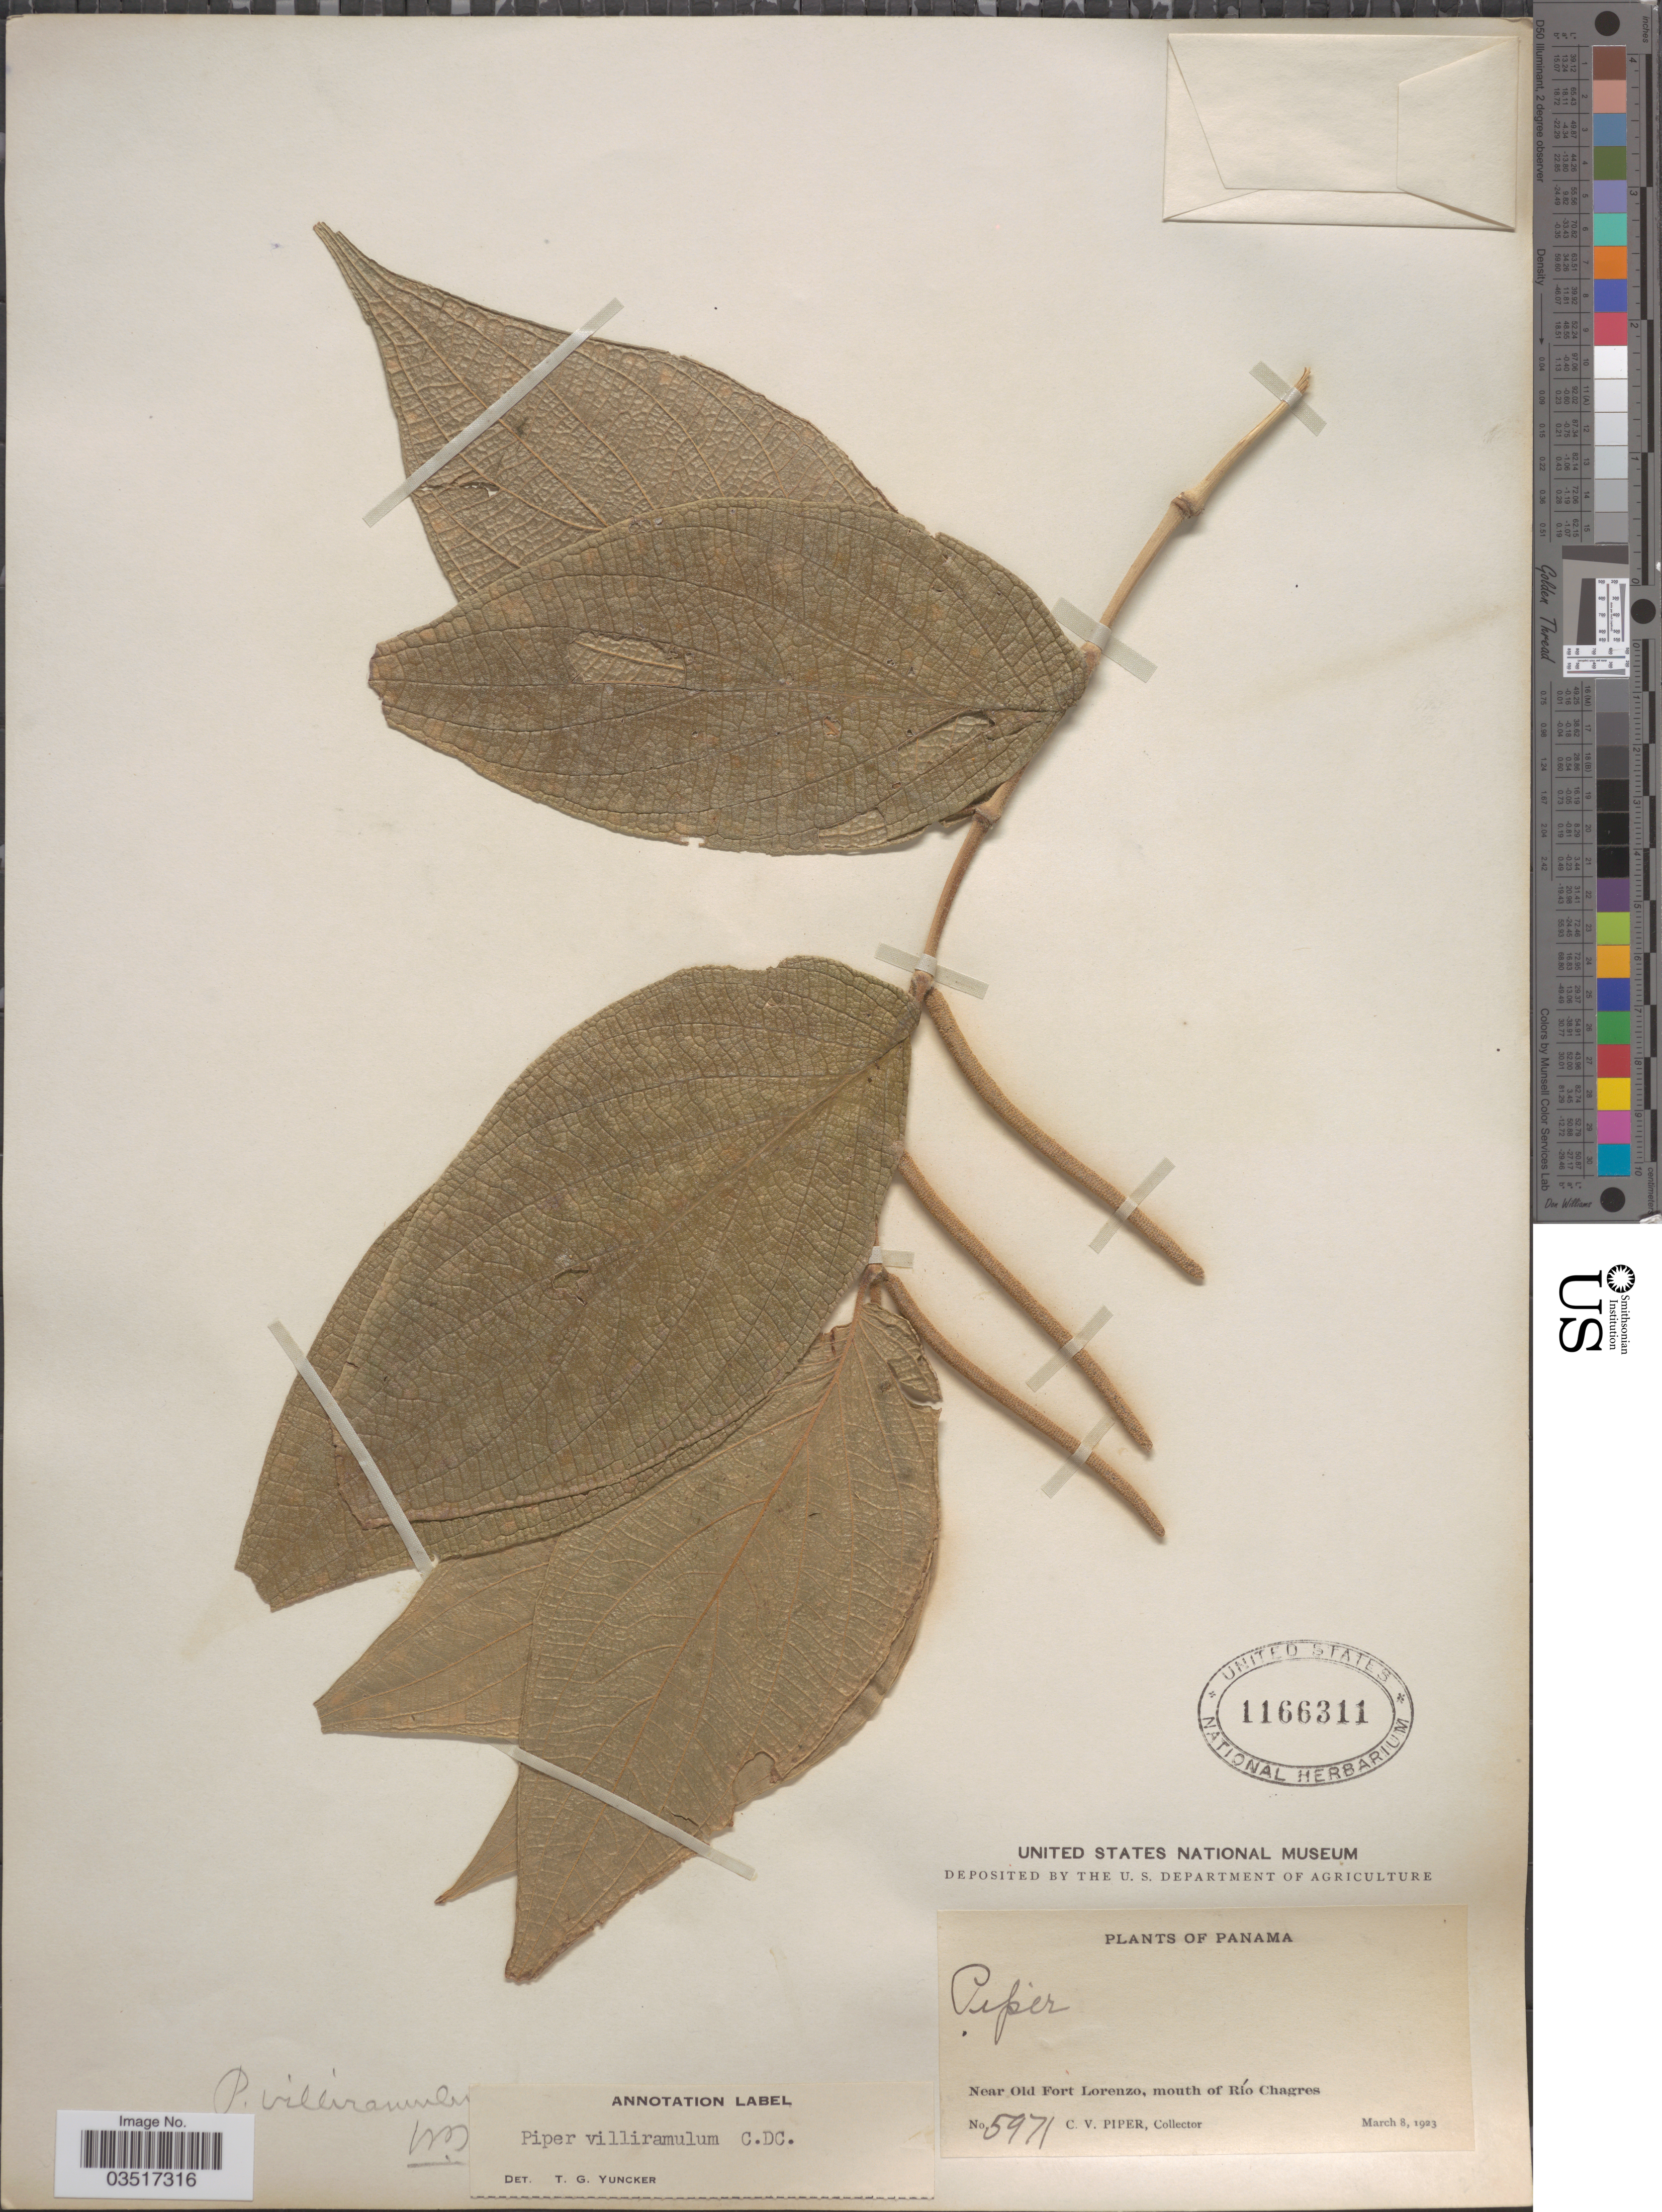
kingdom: Plantae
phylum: Tracheophyta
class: Magnoliopsida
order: Piperales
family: Piperaceae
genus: Piper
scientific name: Piper villiramulum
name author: C. DC.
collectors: C. V. Piper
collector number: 5971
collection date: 1923-03-08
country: Panama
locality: Near Old Fort Lorenzo, mouth of Río Chagres.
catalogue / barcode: US 1166311